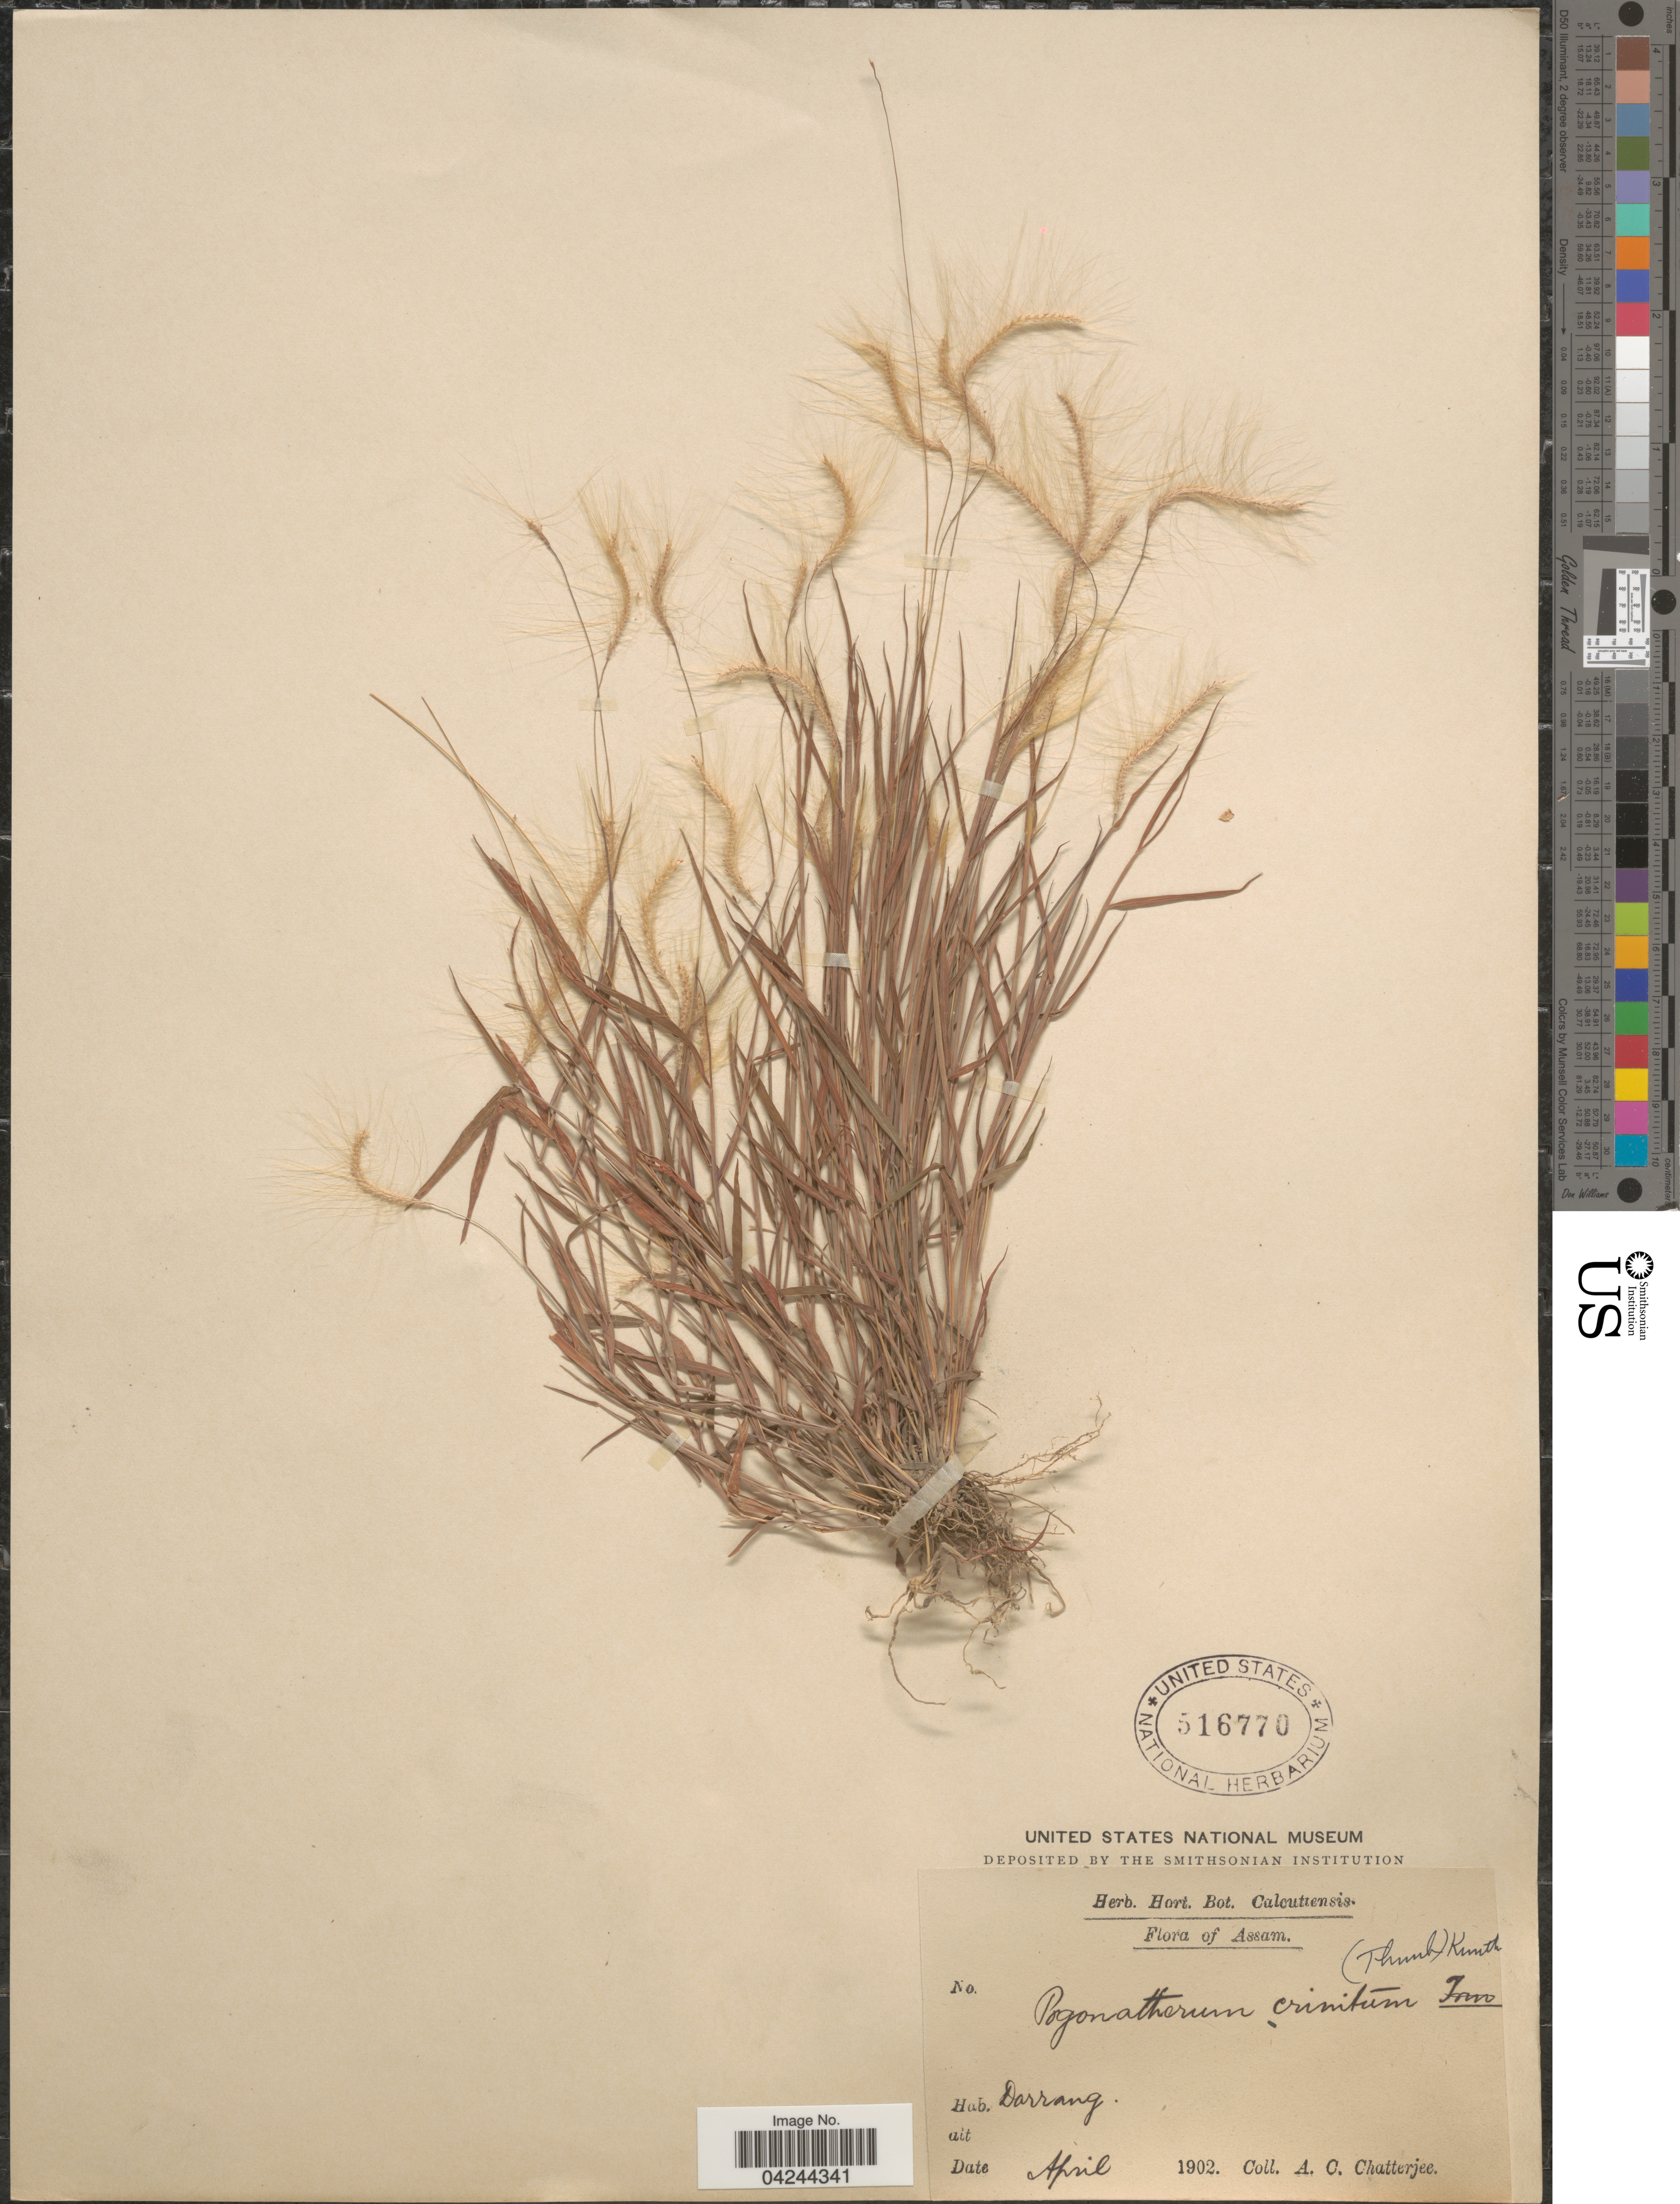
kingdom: Plantae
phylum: Tracheophyta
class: Liliopsida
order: Poales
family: Poaceae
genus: Pogonatherum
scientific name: Pogonatherum crinitum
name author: (Thunb.) Kunth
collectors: A. Chatterjee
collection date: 1902-04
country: India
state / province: Assam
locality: Darrang.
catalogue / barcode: US 516770